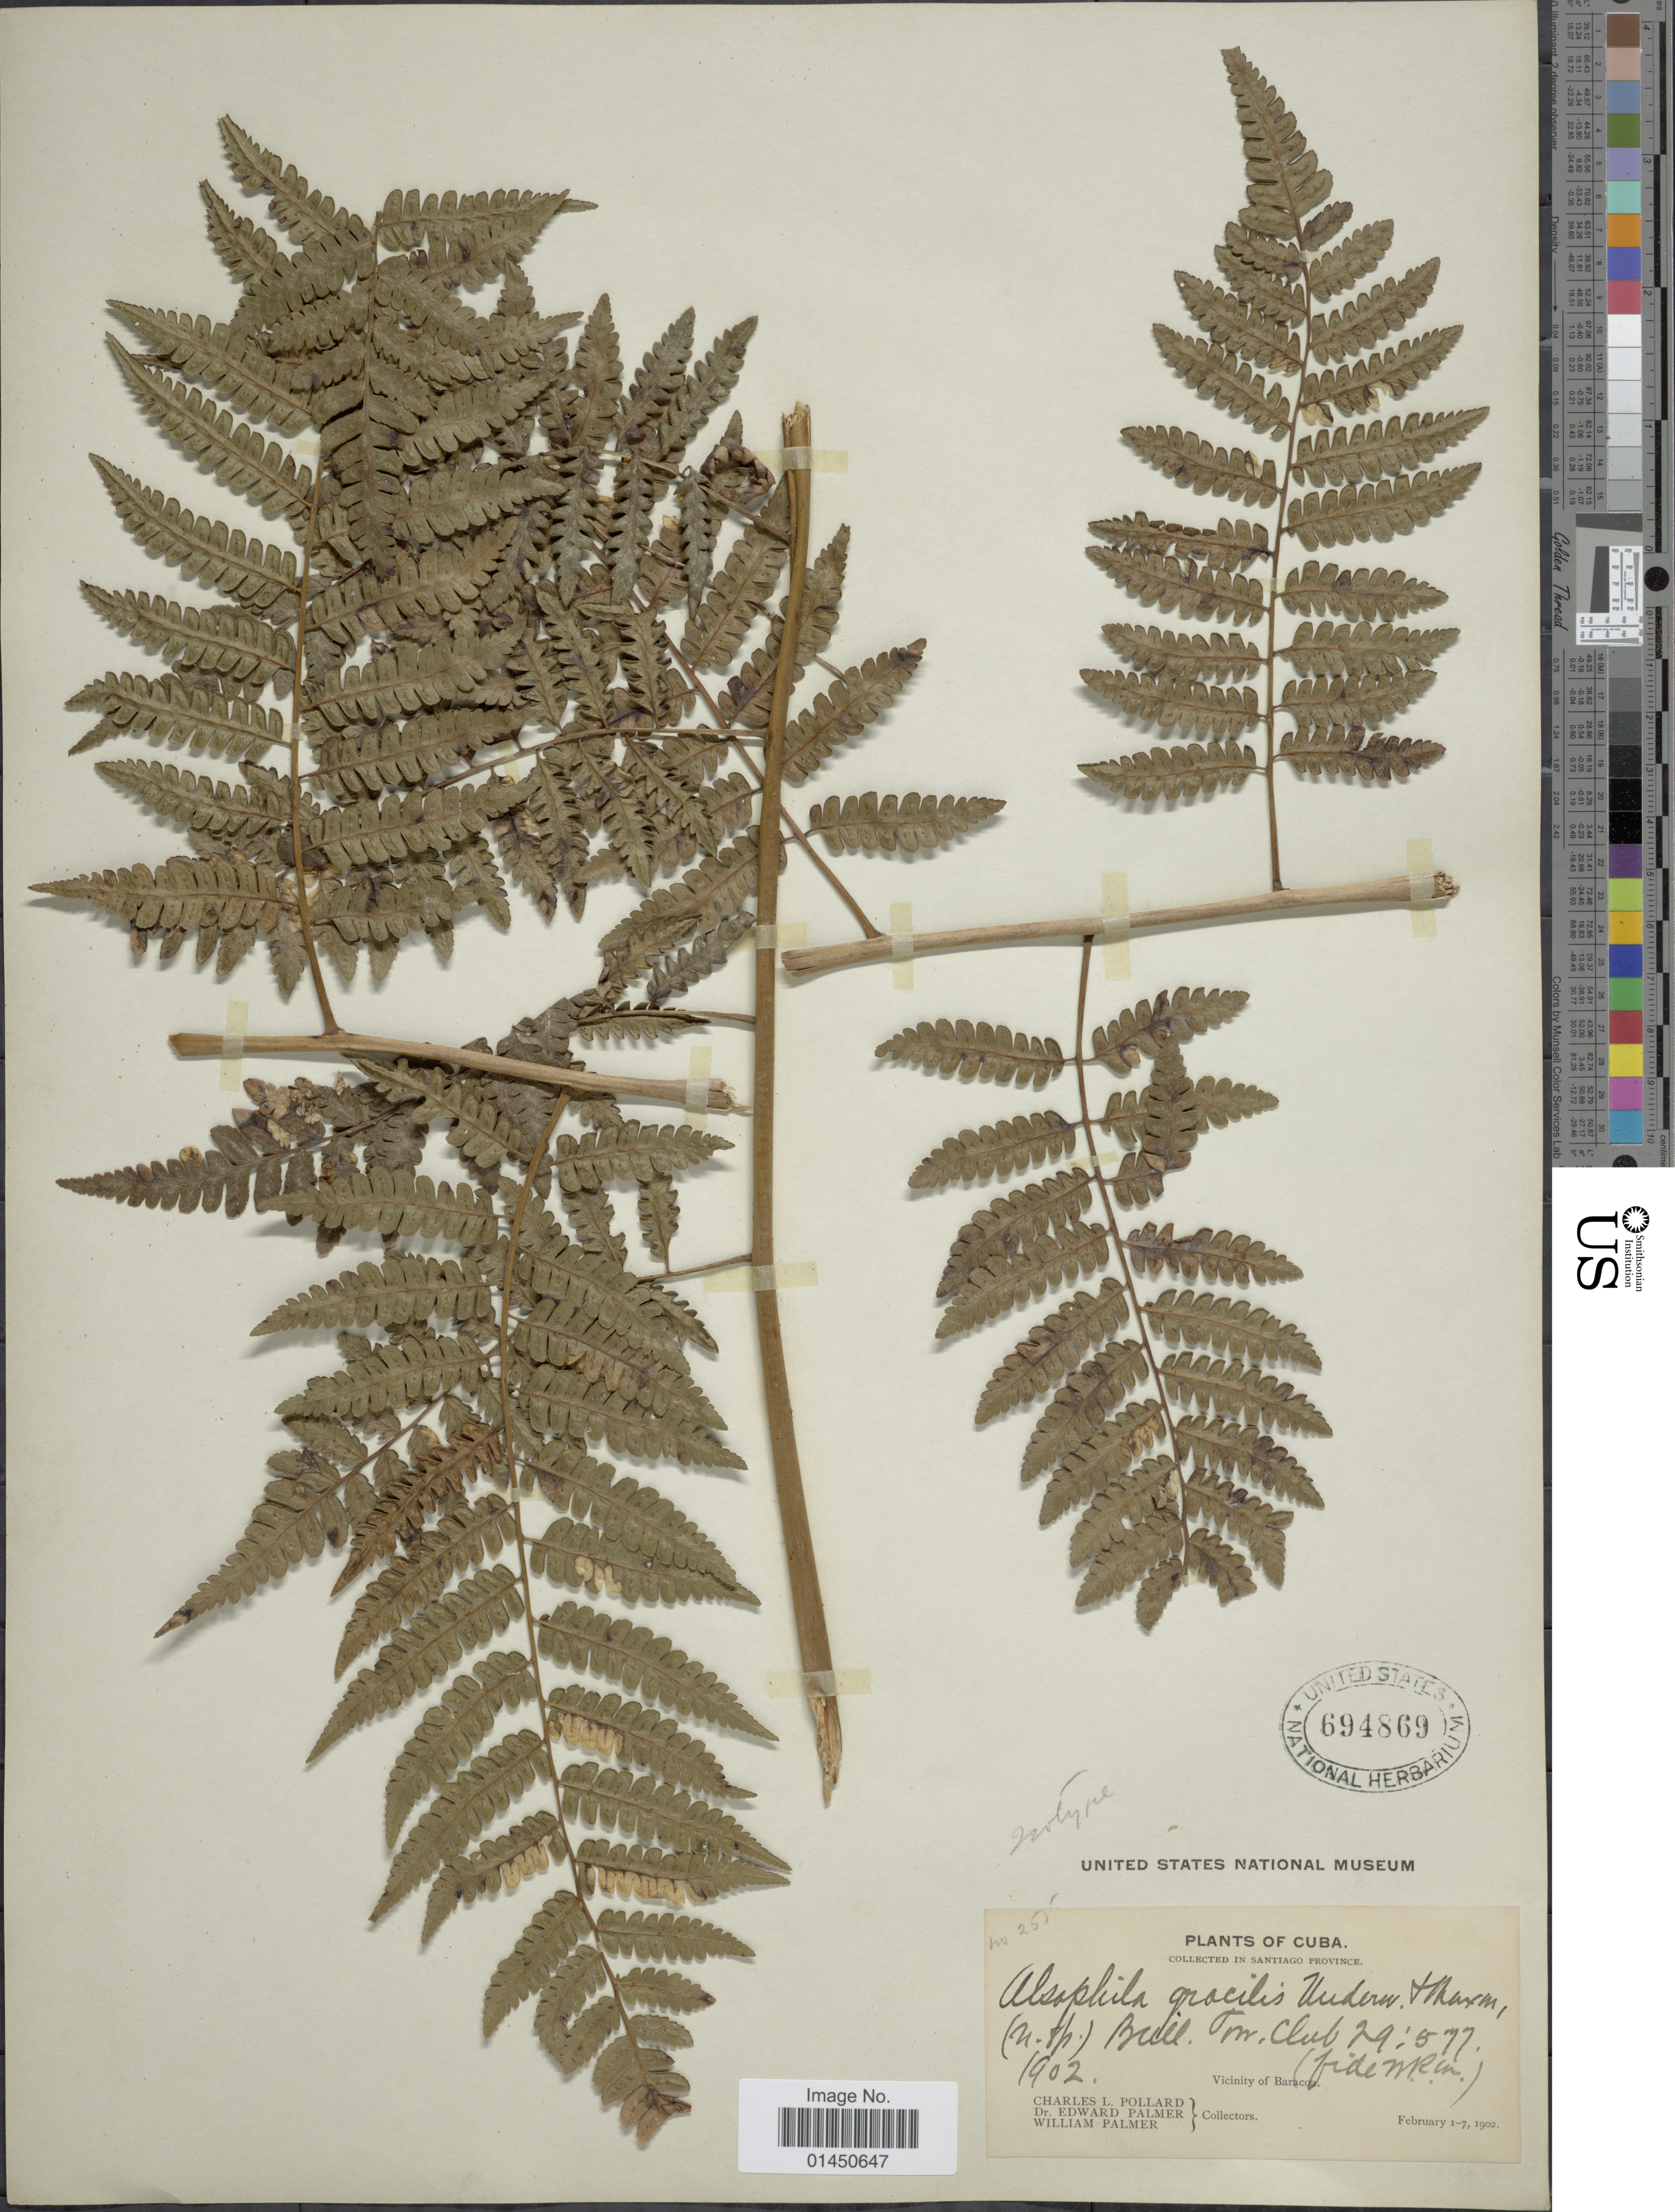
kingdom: Plantae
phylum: Tracheophyta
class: Polypodiopsida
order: Cyatheales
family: Cyatheaceae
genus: Cyathea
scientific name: Cyathea parvula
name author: (Jenman) Domin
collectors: C. L. Pollard, E. Palmer & W. Palmer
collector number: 255*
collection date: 1902-02-01/1902-02-07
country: Cuba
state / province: Santiago de Cuba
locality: Santiago Province, vicinity of Baracoa.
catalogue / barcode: US 694869